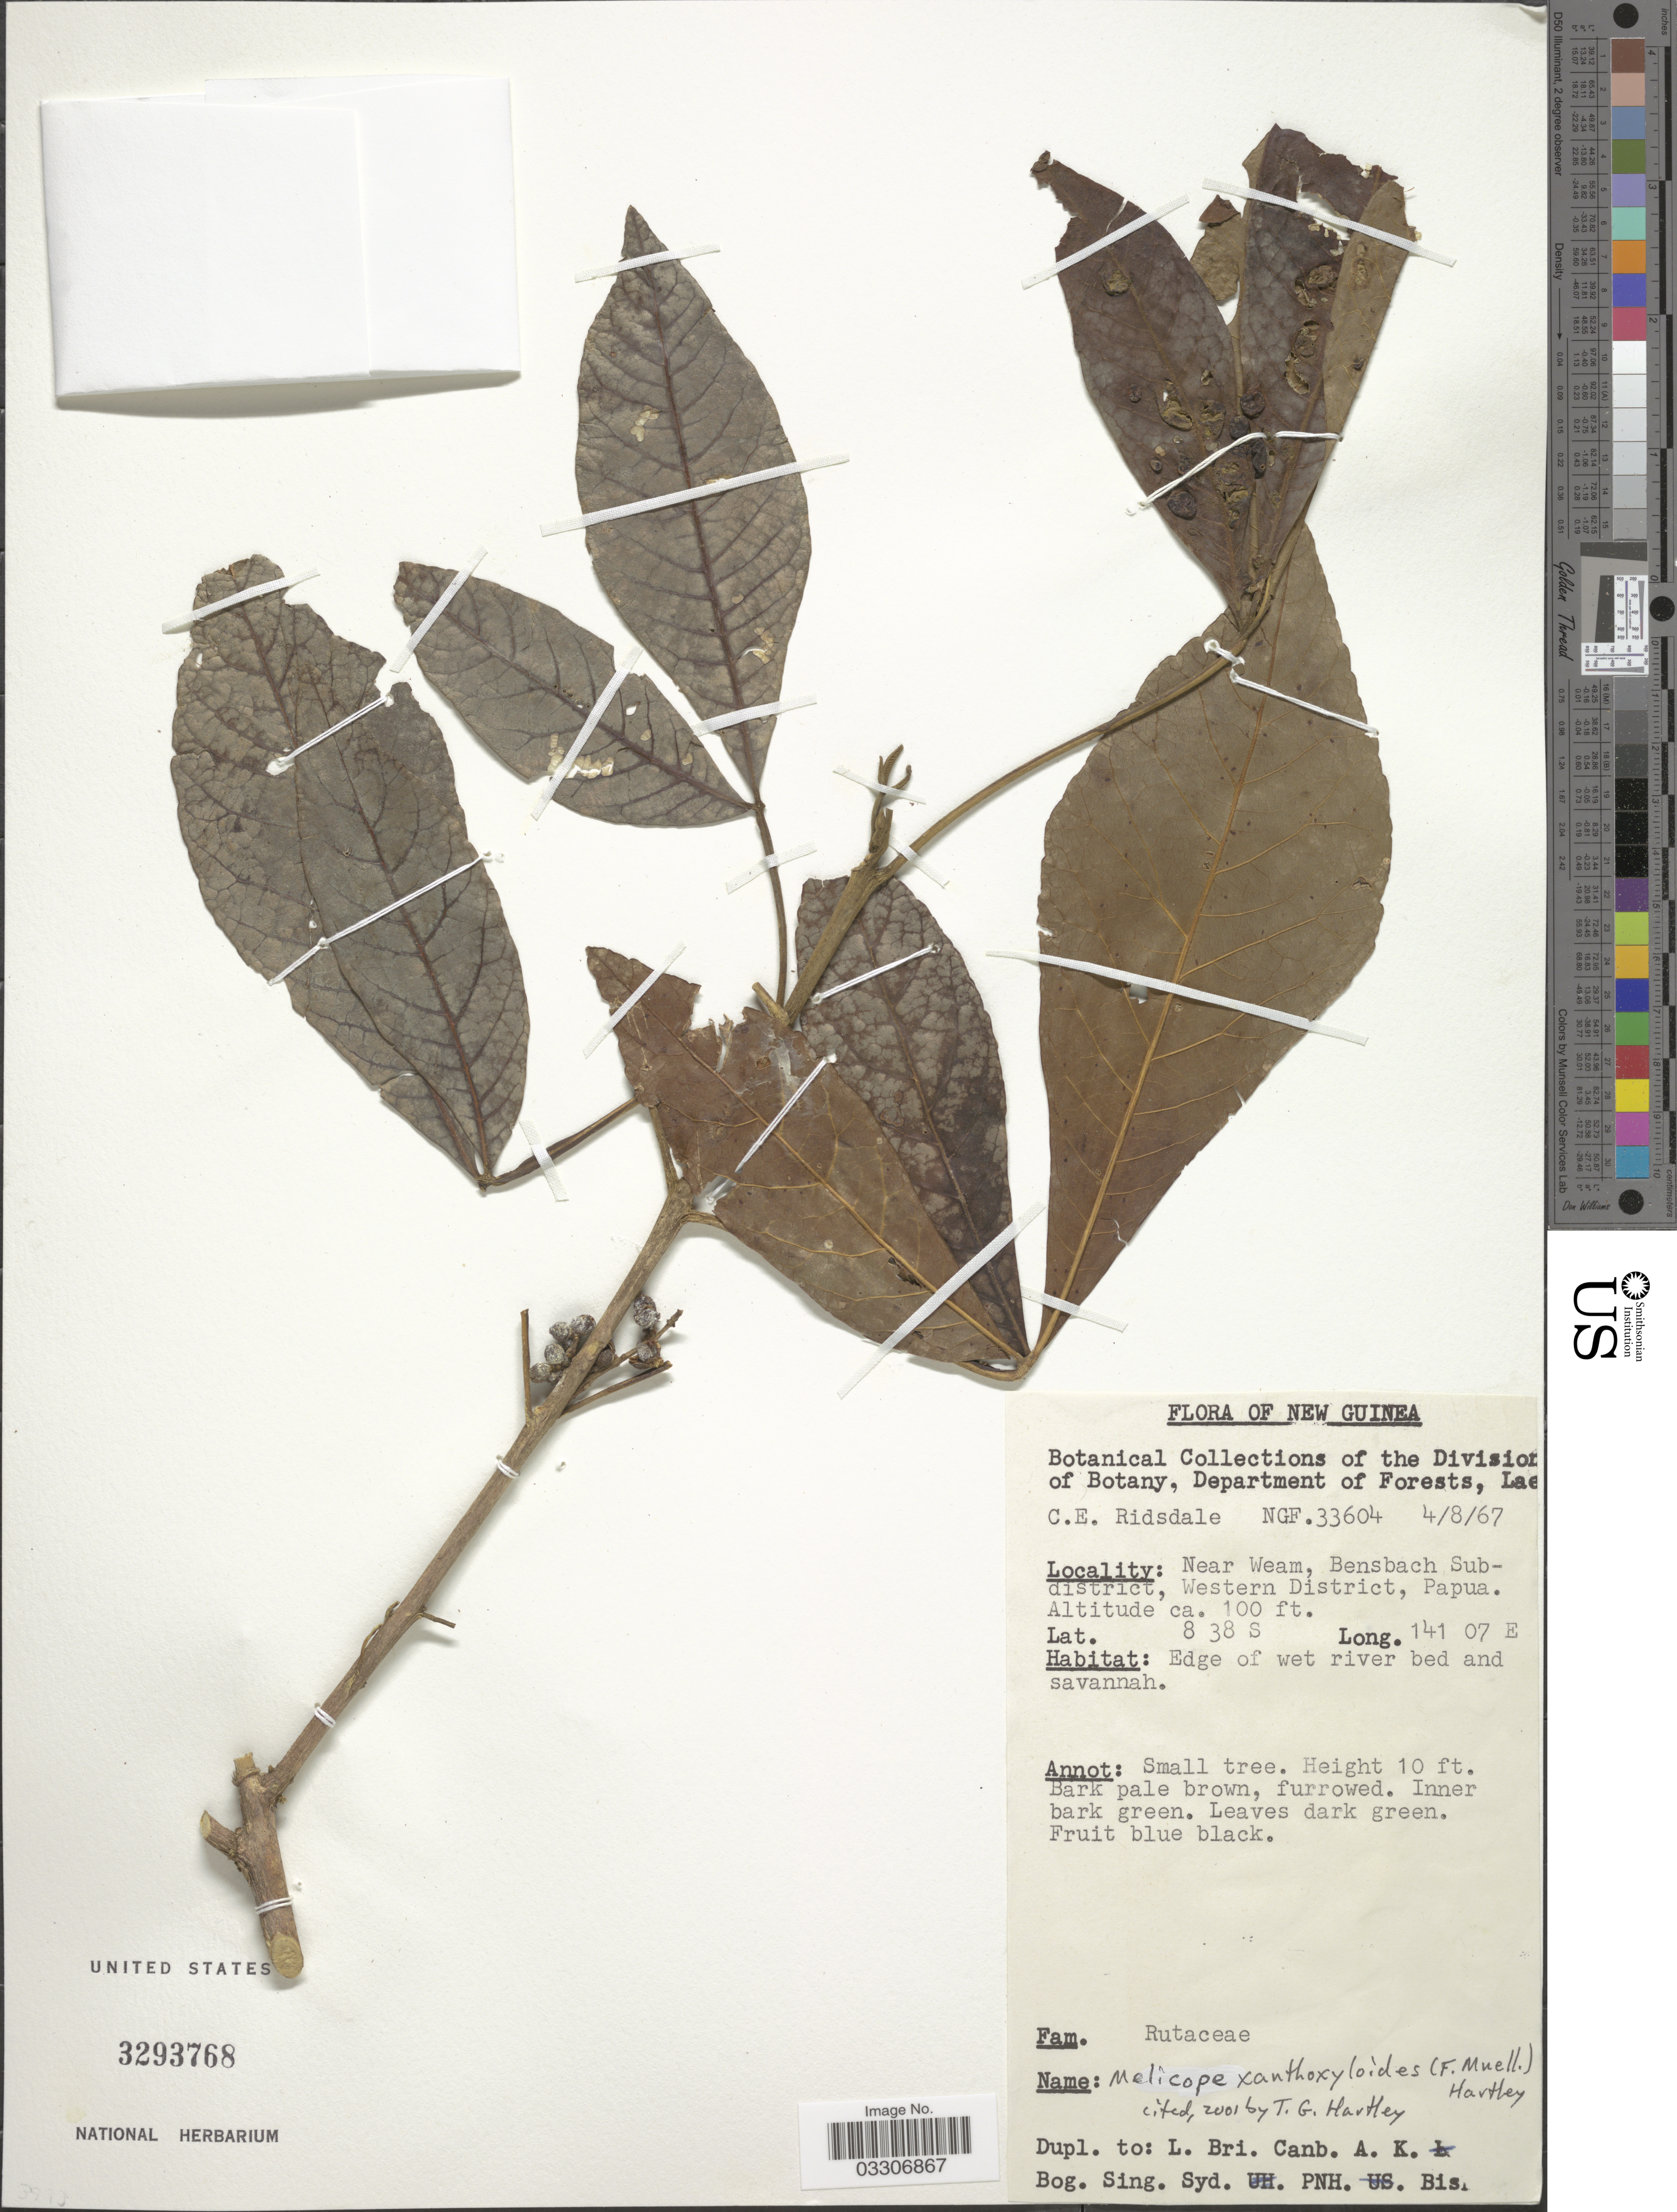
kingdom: Plantae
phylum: Tracheophyta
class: Magnoliopsida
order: Sapindales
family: Rutaceae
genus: Melicope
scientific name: Melicope xanthoxyloides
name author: (F. Muell.) T.G. Hartley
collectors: C. E. Ridsdale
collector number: NGF.33604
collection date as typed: Transcribed d/m/y: 4/8/67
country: Papua New Guinea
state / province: Manus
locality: New Guinea. Near Weam, Bensbach Subdistrict, Western District, Papua.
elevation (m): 30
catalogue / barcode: US 3293768